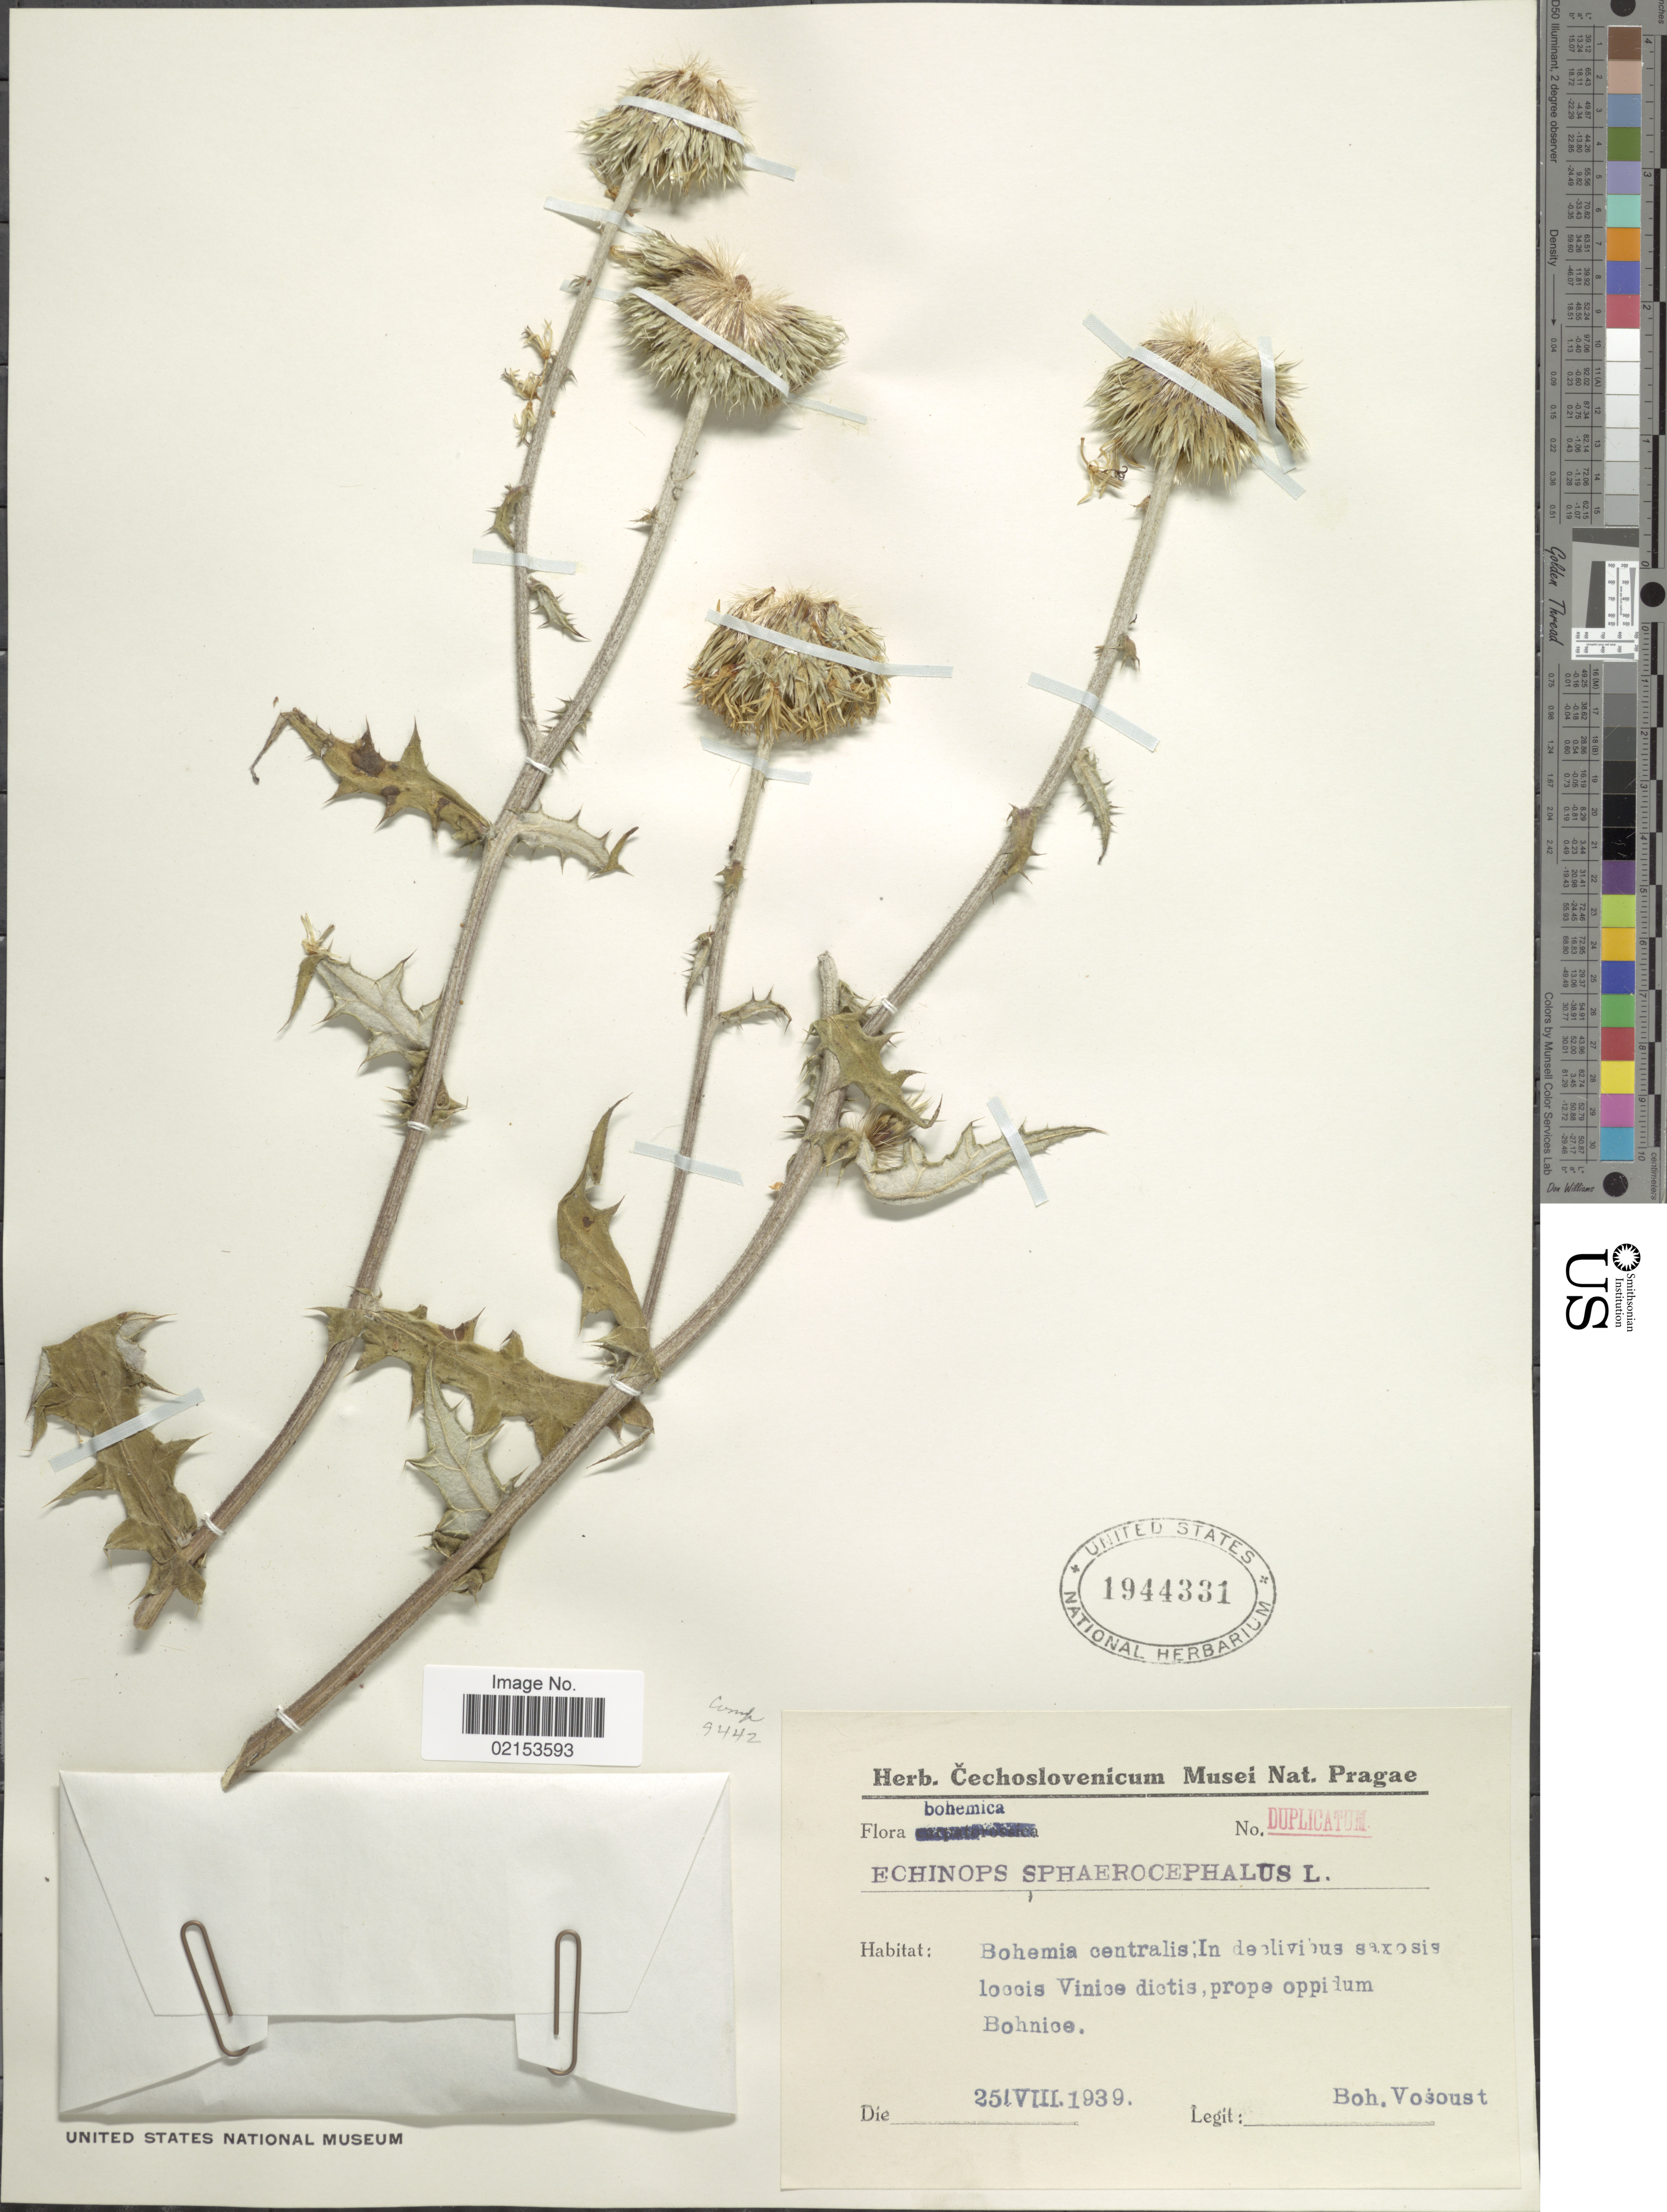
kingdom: Plantae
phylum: Tracheophyta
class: Magnoliopsida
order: Asterales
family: Asteraceae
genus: Echinops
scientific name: Echinops sphaerocephalus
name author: L.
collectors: B. Vosoust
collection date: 1939-08-25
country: Czechia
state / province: Central Bohemian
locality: Loccis Vinice dictis, prope oppidu Bohnice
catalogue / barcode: US 1944331